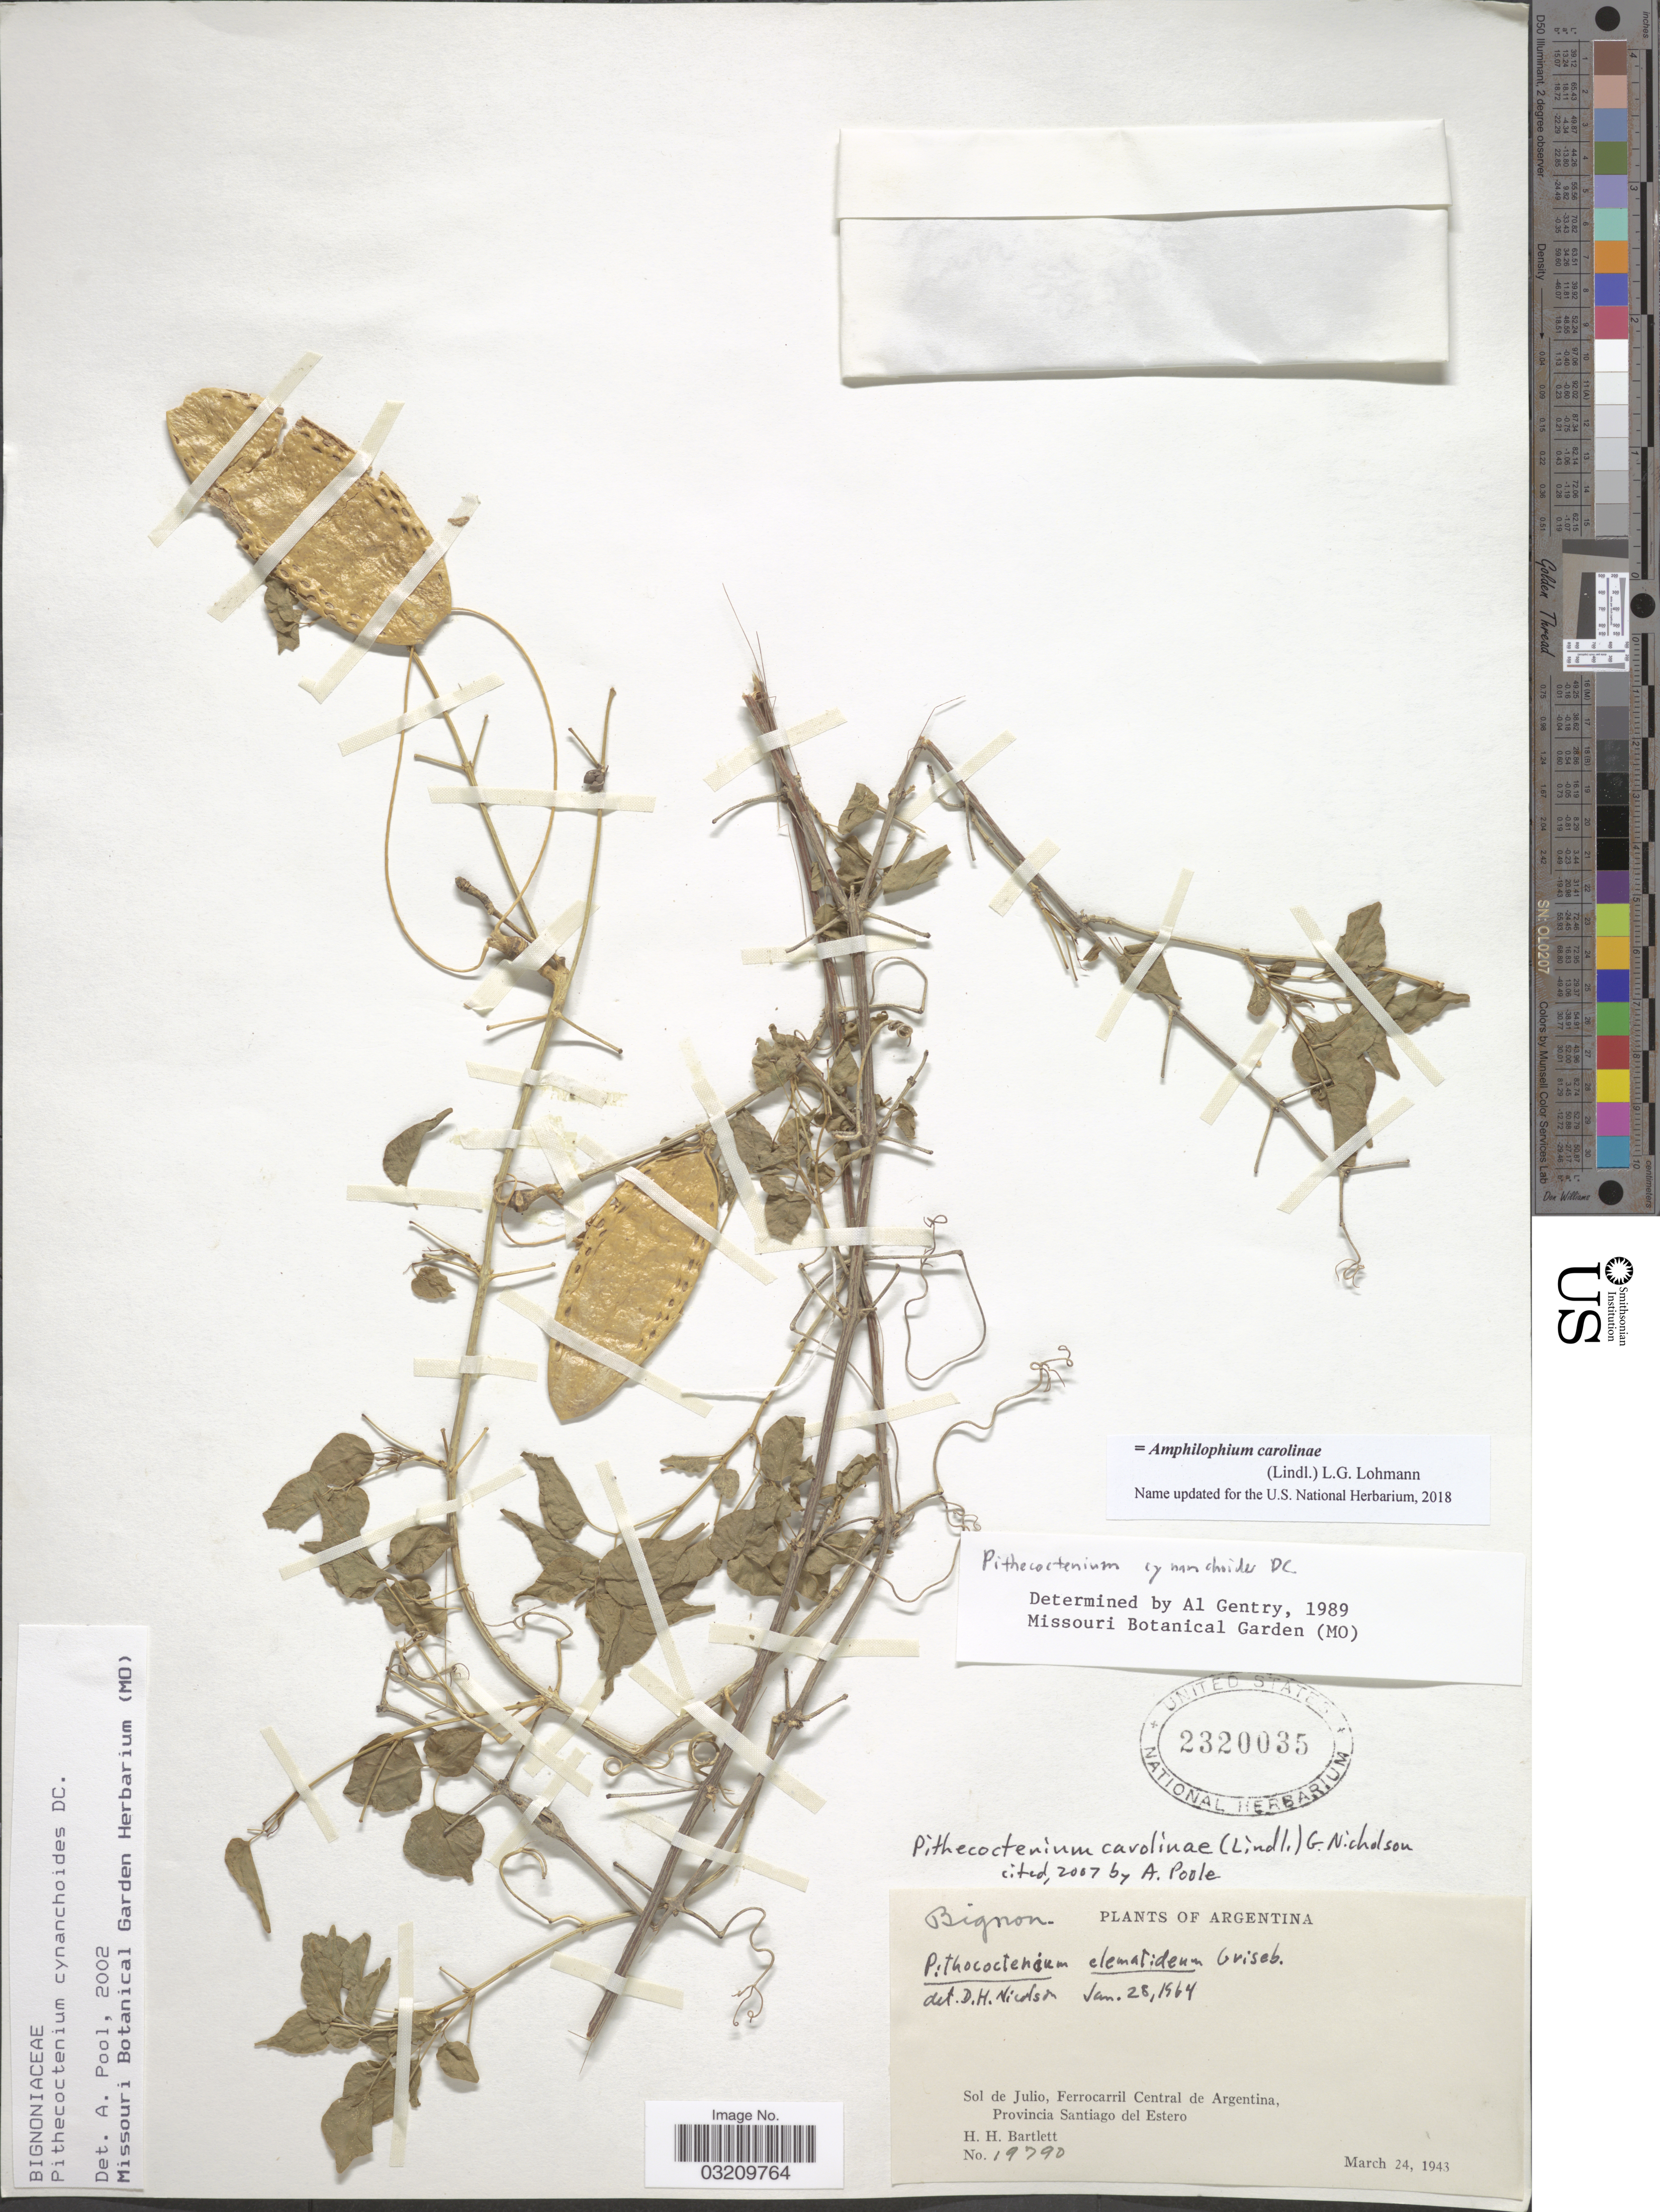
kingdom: Plantae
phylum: Tracheophyta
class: Magnoliopsida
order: Lamiales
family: Bignoniaceae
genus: Amphilophium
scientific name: Amphilophium carolinae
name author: (Lindl.) L.G. Lohmann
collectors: H. H. Bartlett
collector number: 19790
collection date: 1943-03-24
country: Argentina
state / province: Santiago del Estero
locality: Sol de Julio, Ferrocarril Central de Argentina.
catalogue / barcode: US 2320035